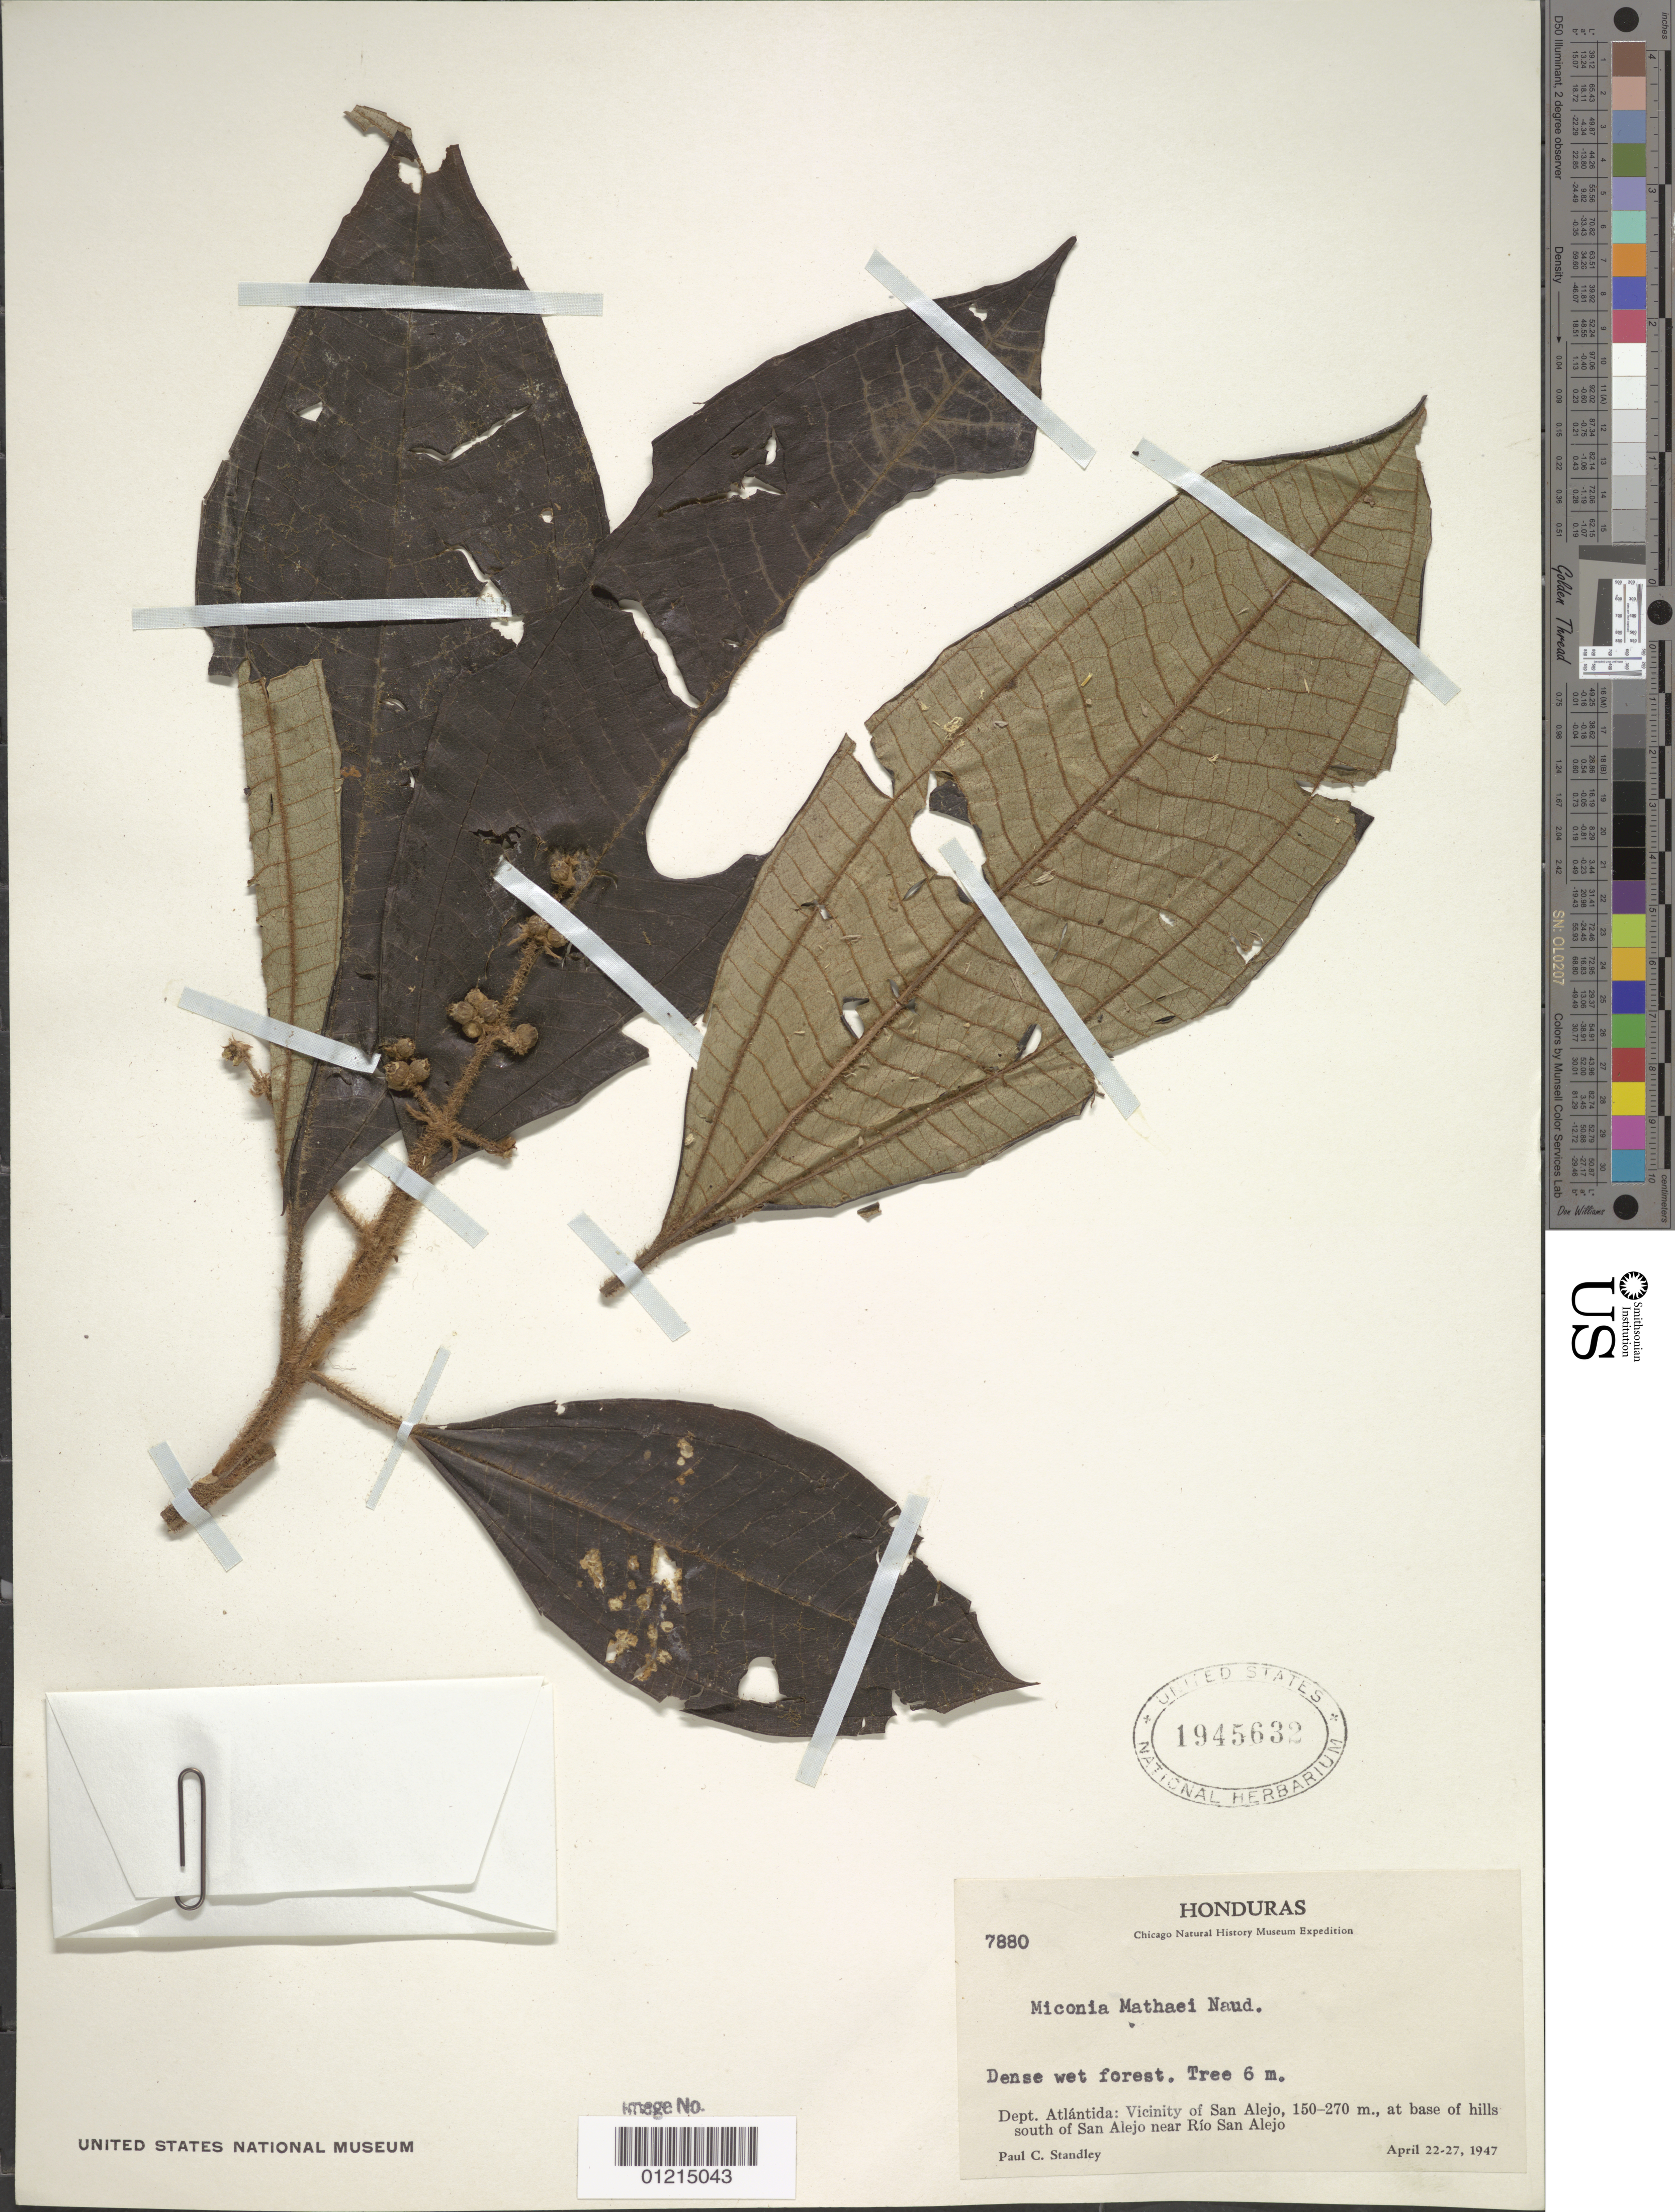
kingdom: Plantae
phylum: Tracheophyta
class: Magnoliopsida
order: Myrtales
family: Melastomataceae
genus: Miconia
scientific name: Miconia matthaei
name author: Naudin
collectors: P. C. Standley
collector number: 7880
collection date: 1947-04-22/1947-04-27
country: Honduras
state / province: Atlántida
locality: Vicinity of San Alejo, at base of hills south of San Alejo near Rio San Alejo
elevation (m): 150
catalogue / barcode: US 1945632